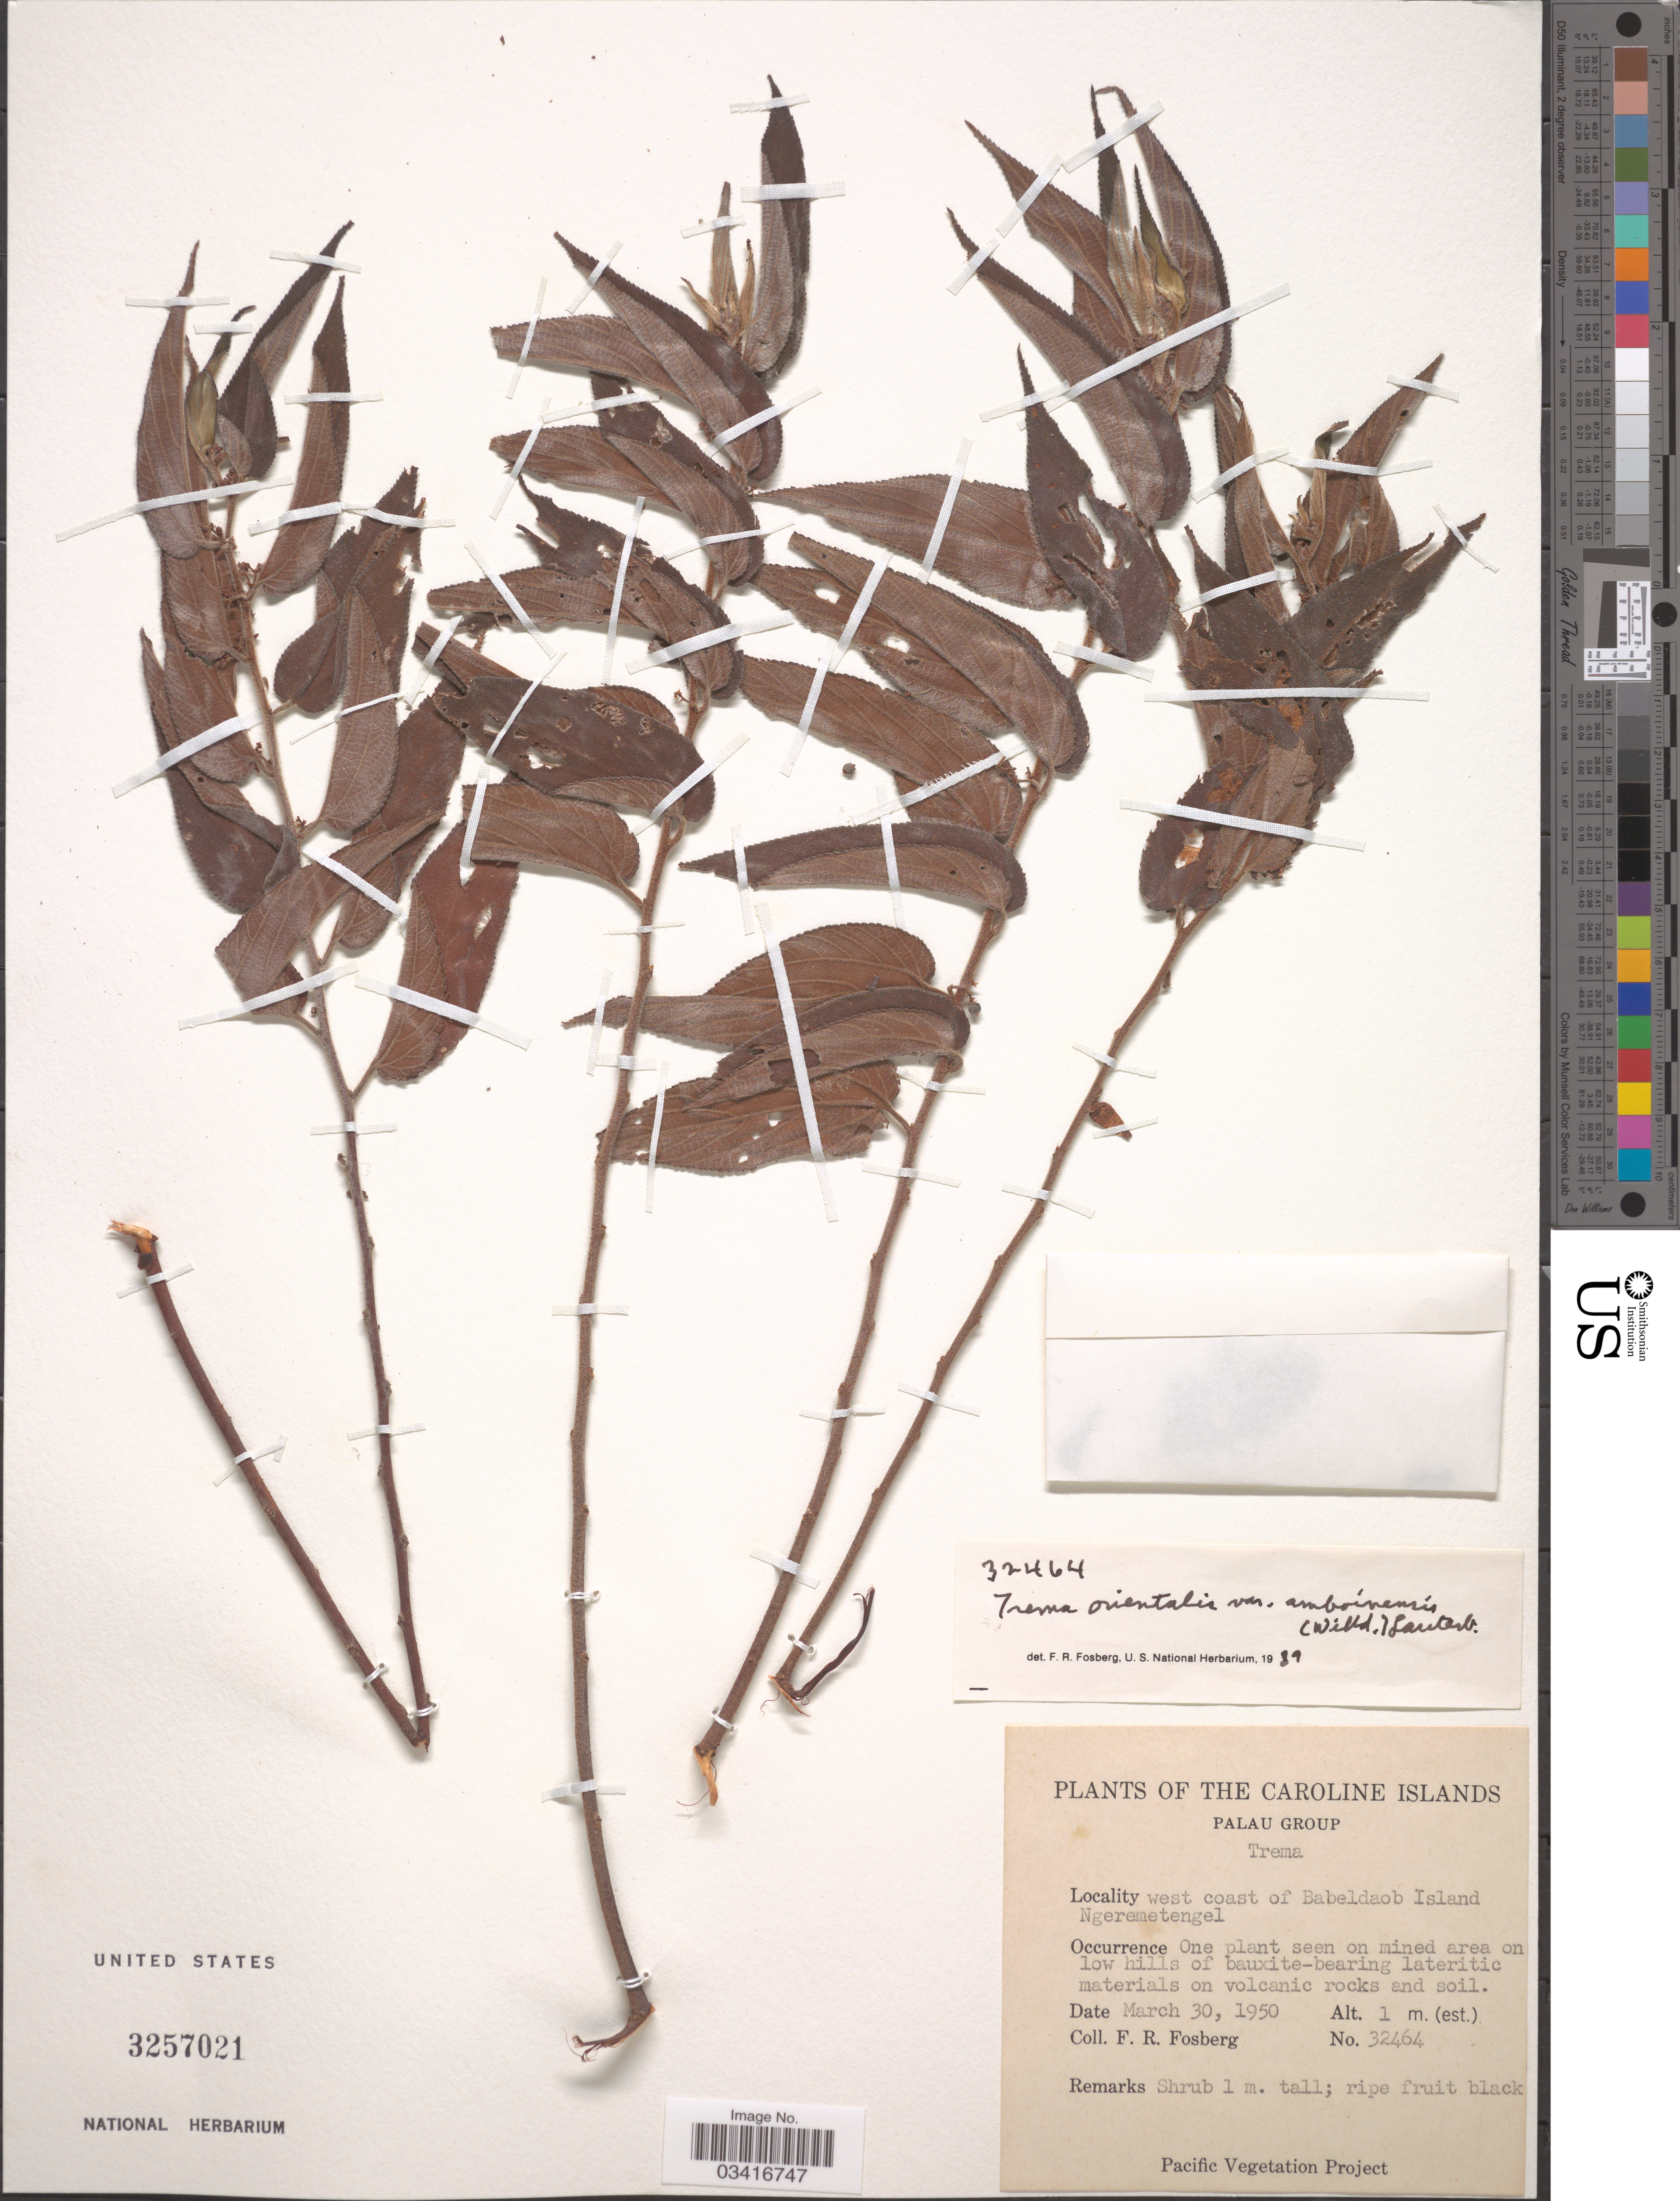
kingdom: Plantae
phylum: Tracheophyta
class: Magnoliopsida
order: Rosales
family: Cannabaceae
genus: Trema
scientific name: Trema orientale var. amboinensis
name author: (Willd.) Lauterb.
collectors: F. R. Fosberg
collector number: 32464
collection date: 1950-03-30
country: Palau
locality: The Caroline Islands. Palau Group. Trema. West coast of Babeldaob Island Ngeremetengel.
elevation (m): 1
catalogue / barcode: US 3257021